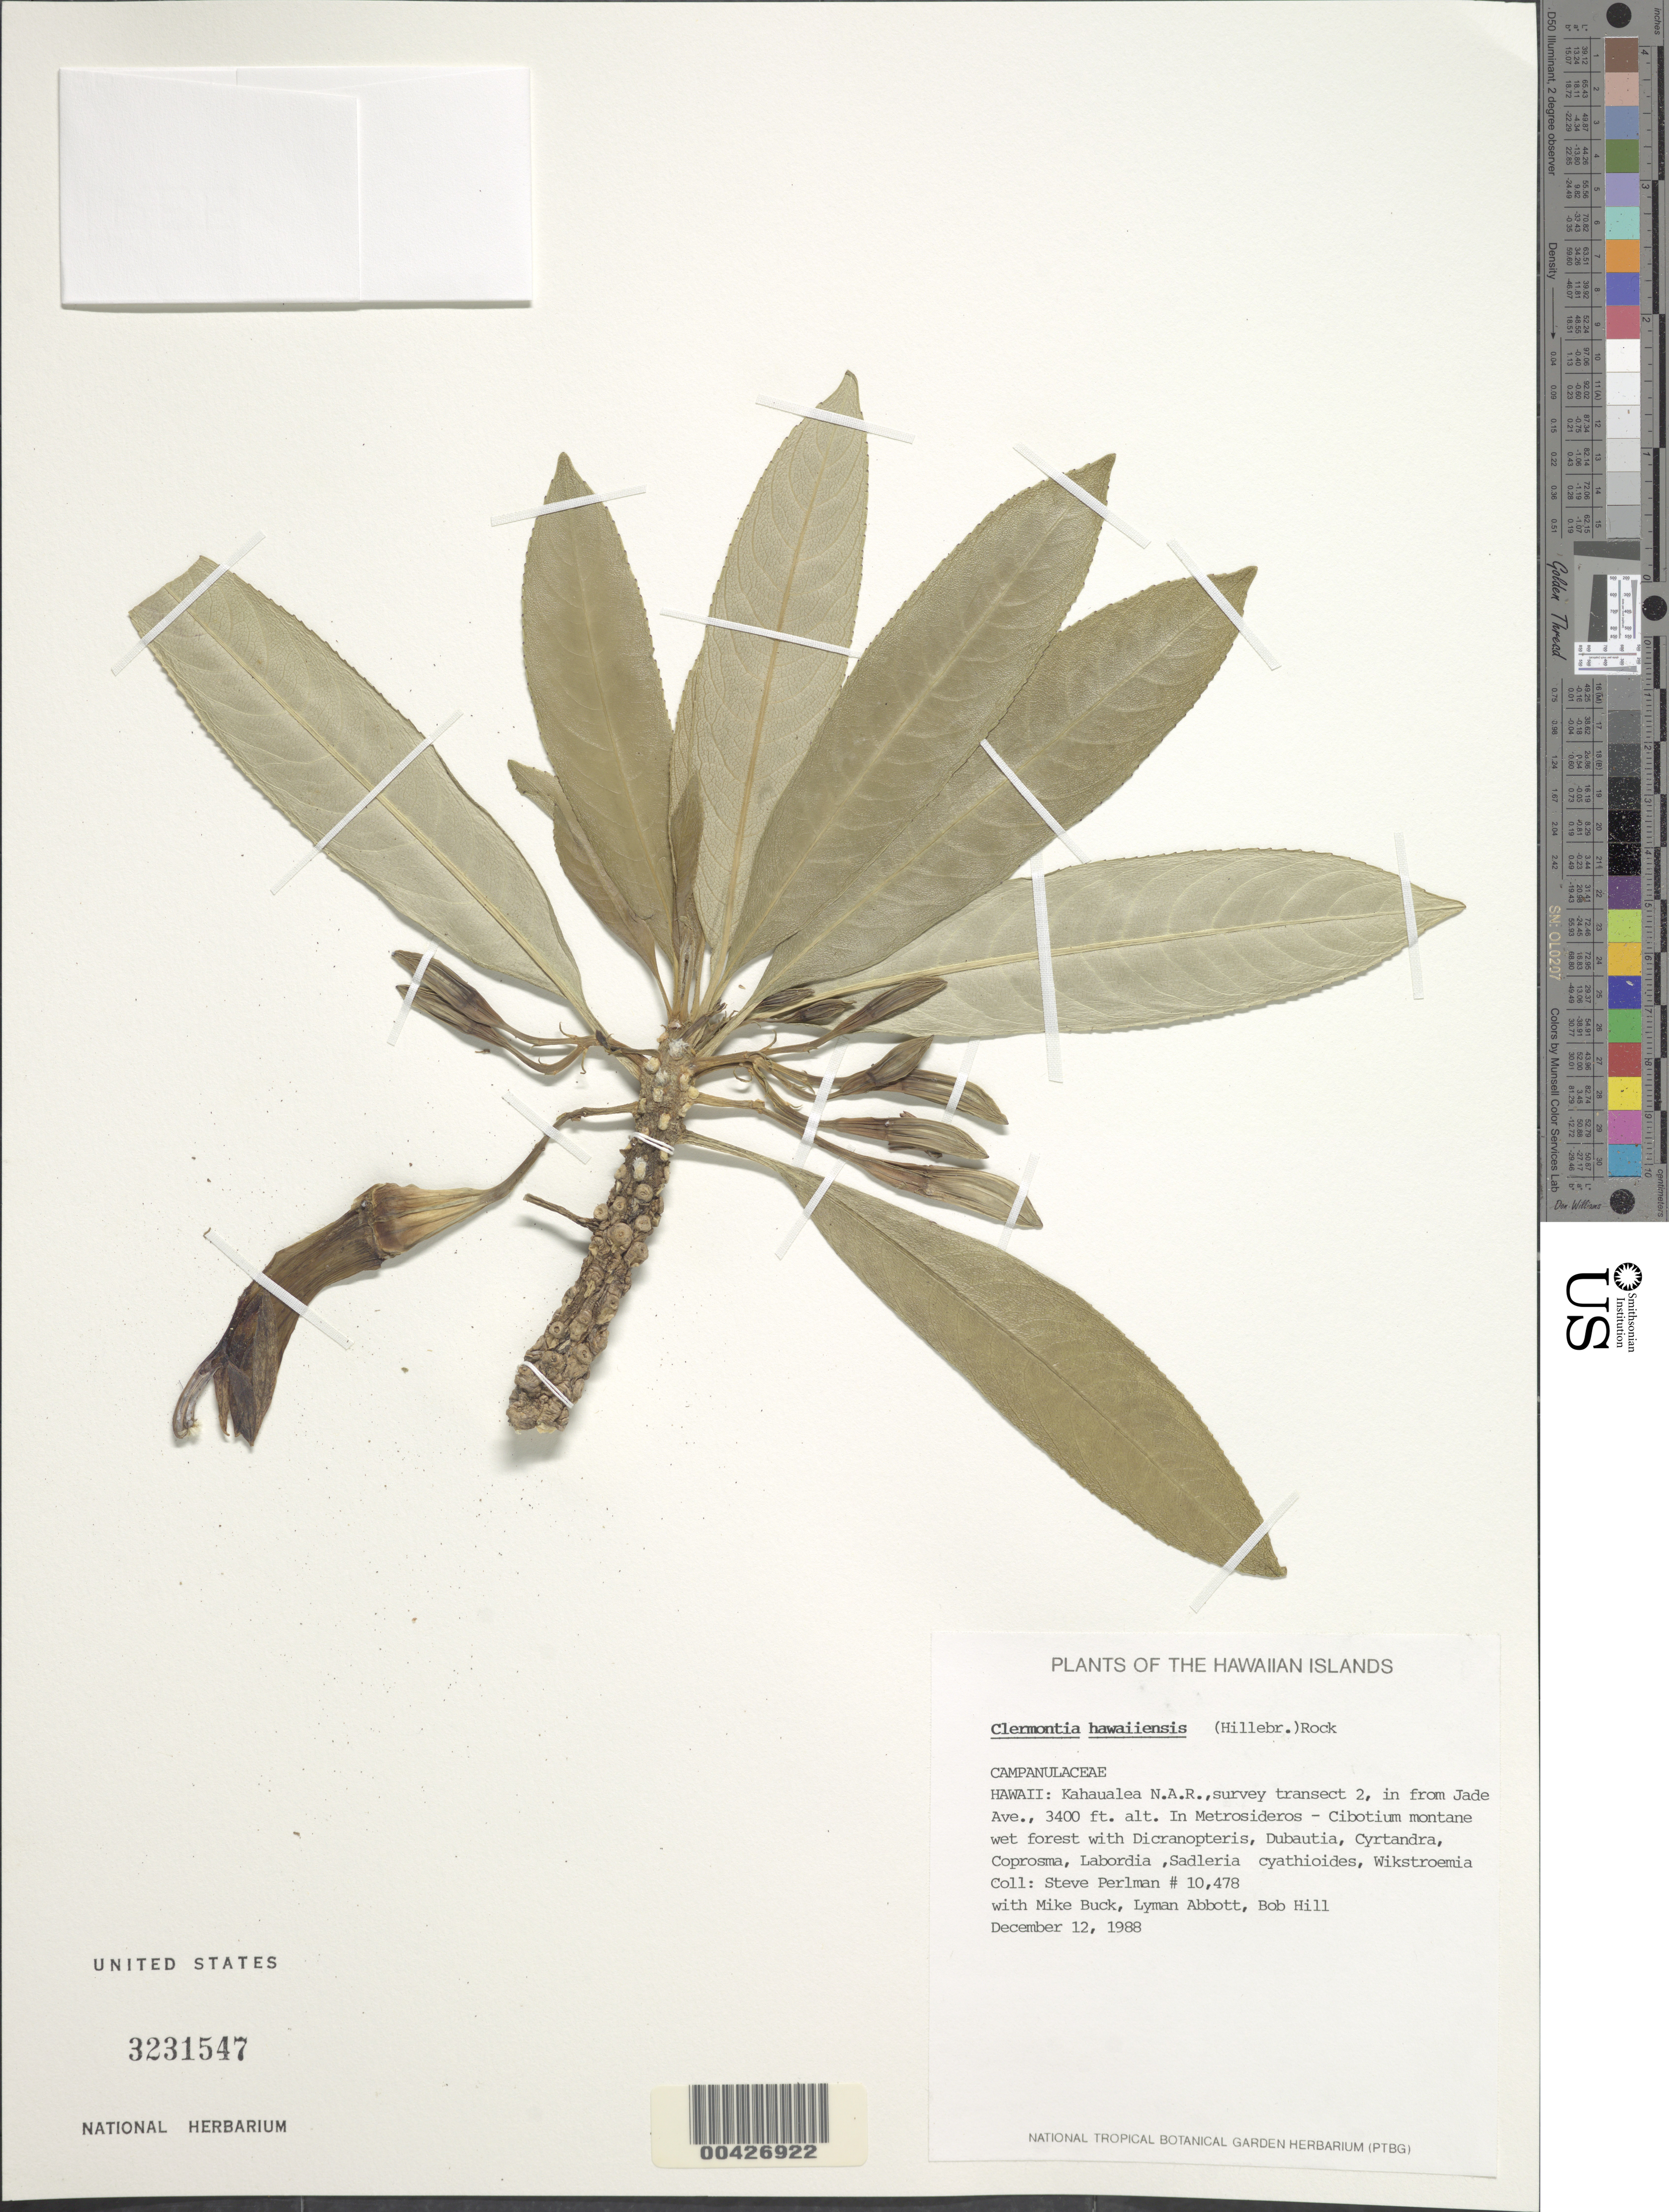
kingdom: Plantae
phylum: Tracheophyta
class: Magnoliopsida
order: Asterales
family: Campanulaceae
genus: Clermontia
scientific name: Clermontia hawaiiensis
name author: (Hillebr.) Rock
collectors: S. P. Perlman, M. Buck, L. Abbott & B. Hill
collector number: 10478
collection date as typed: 12 Dec 1988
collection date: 1988-12-12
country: United States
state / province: Hawaii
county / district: Hawaii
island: Hawaii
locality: Kahaualea N.A.R., survey transect 2, in from Jade Ave.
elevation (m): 1036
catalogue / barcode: US 3231547